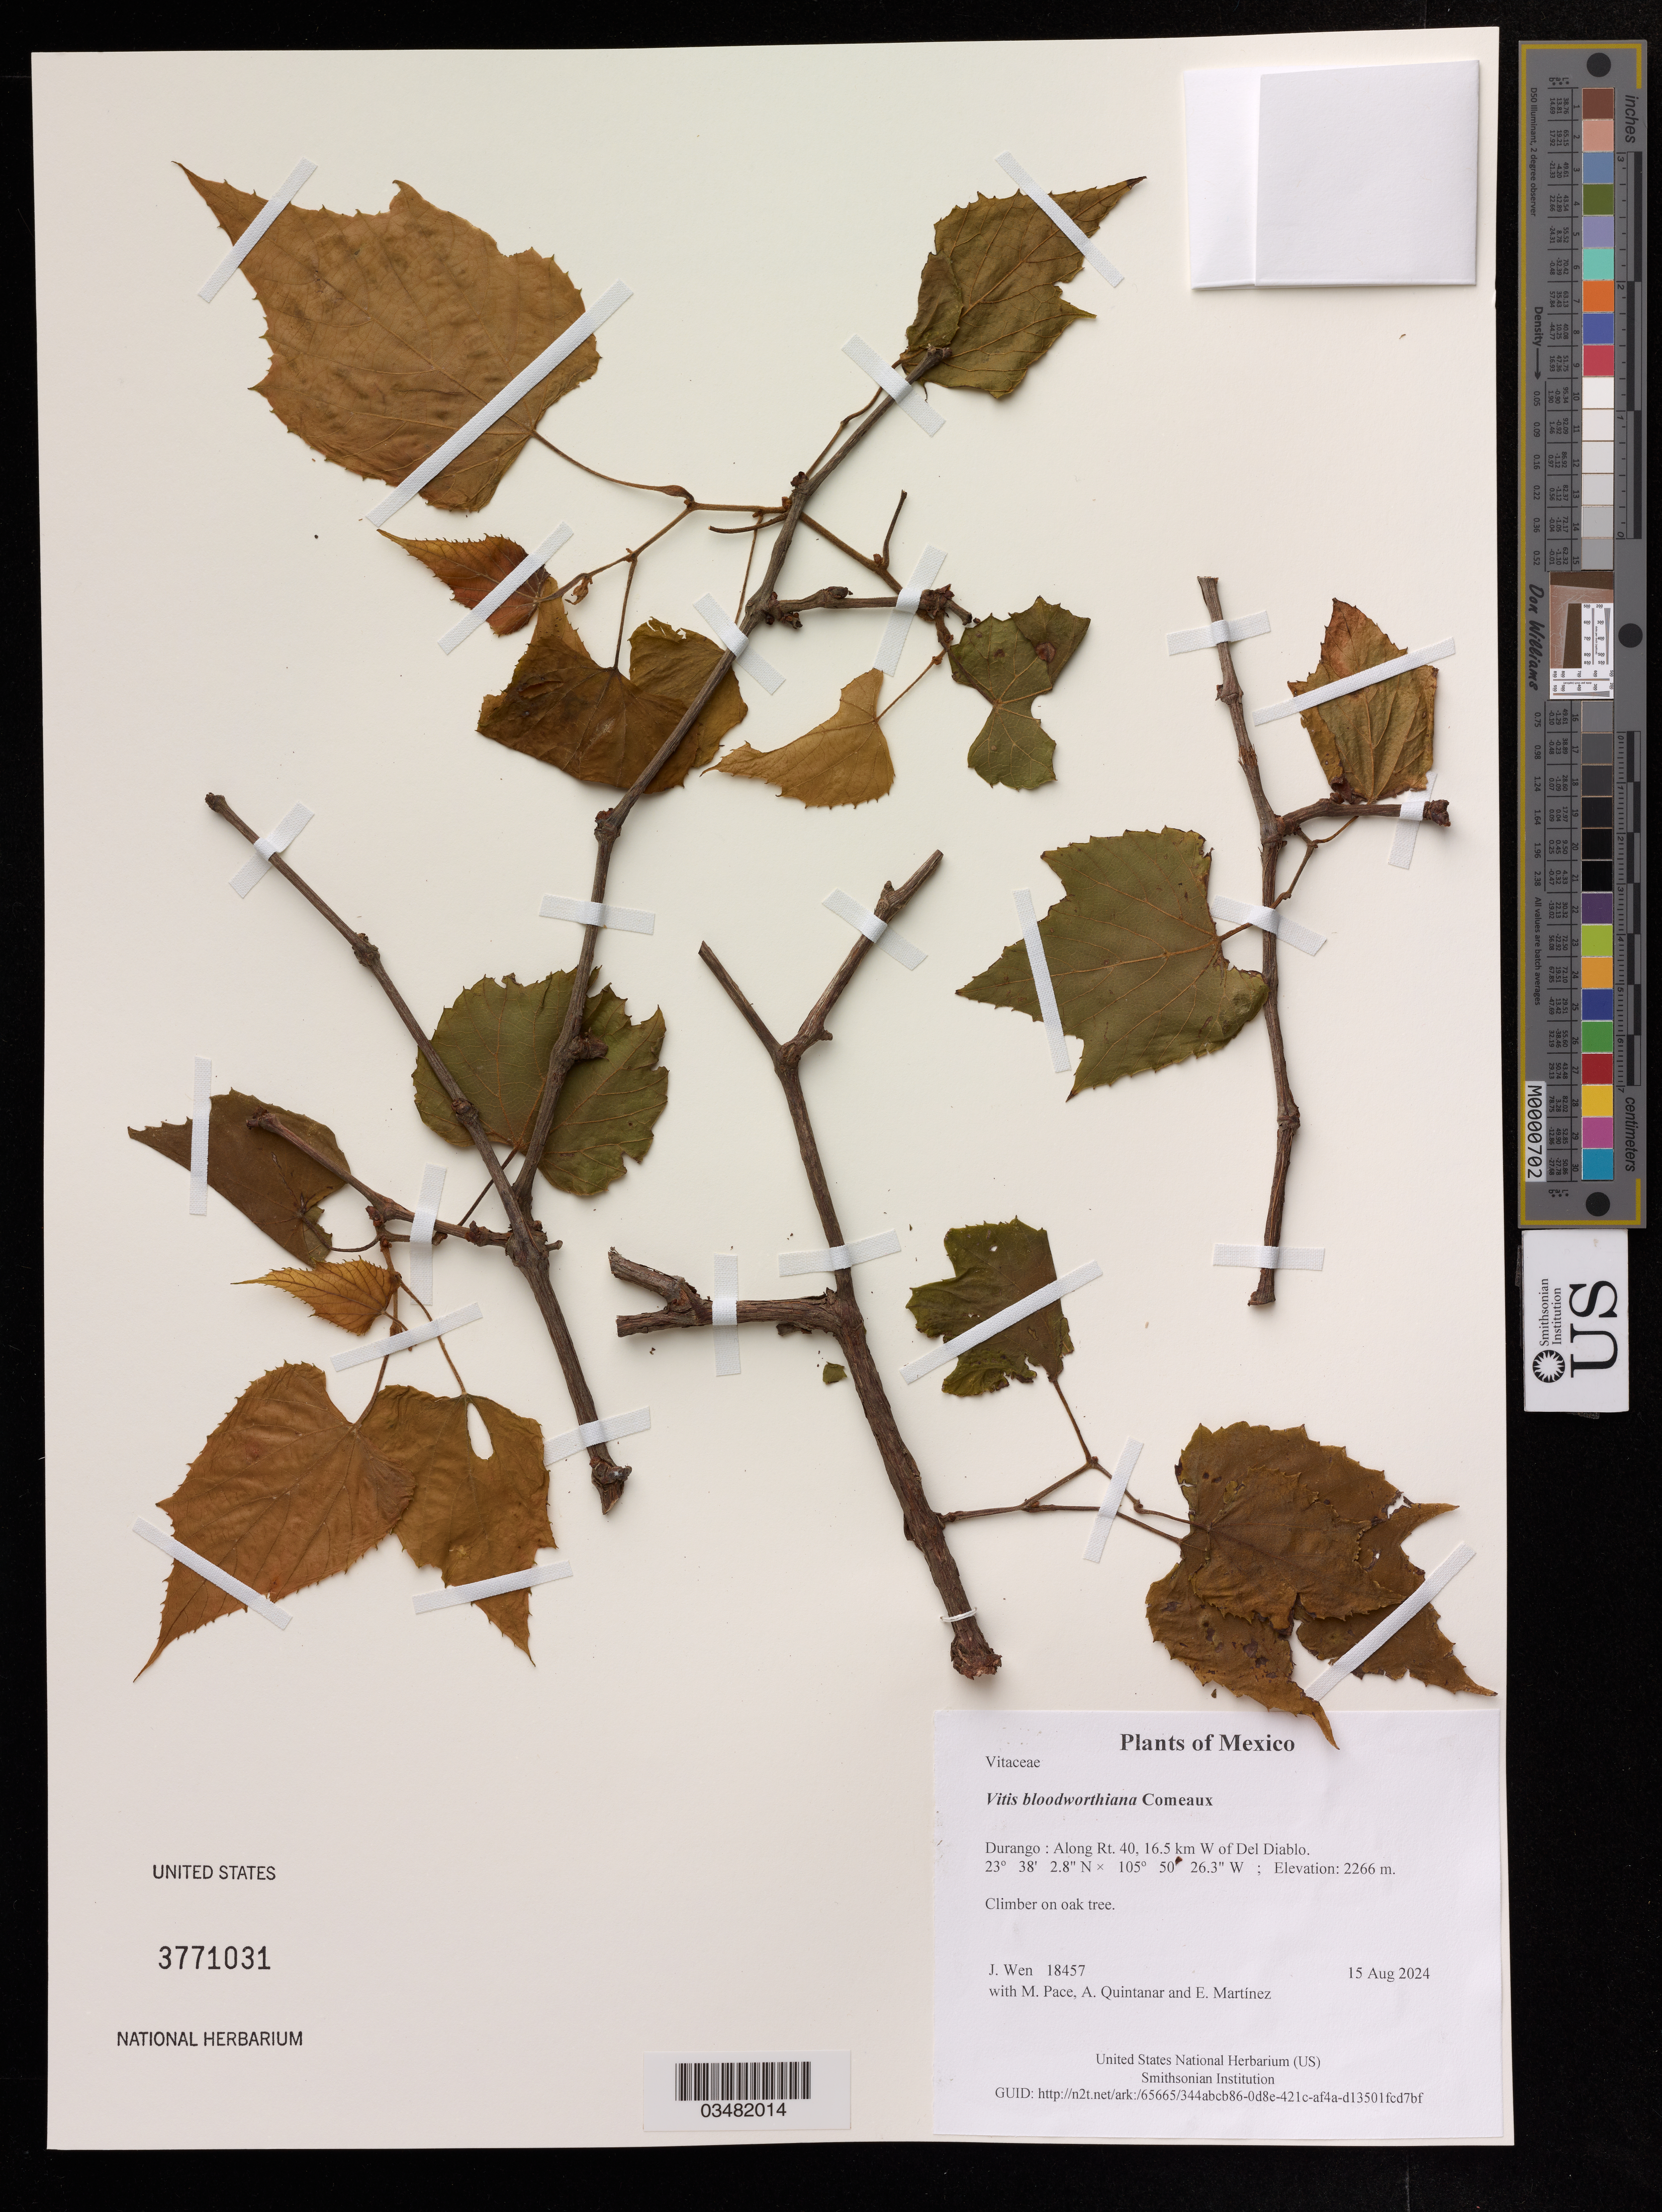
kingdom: Plantae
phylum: Tracheophyta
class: Magnoliopsida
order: Vitales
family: Vitaceae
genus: Vitis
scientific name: Vitis bloodworthiana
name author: Comeaux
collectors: J. Wen, M. Pace, A. Quintanar & E. Martinez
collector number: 18457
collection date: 2024-08-15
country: Mexico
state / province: Durango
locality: Along Rt. 40, 16.5 km W of Del Diablo.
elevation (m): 2266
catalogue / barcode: US 3771031